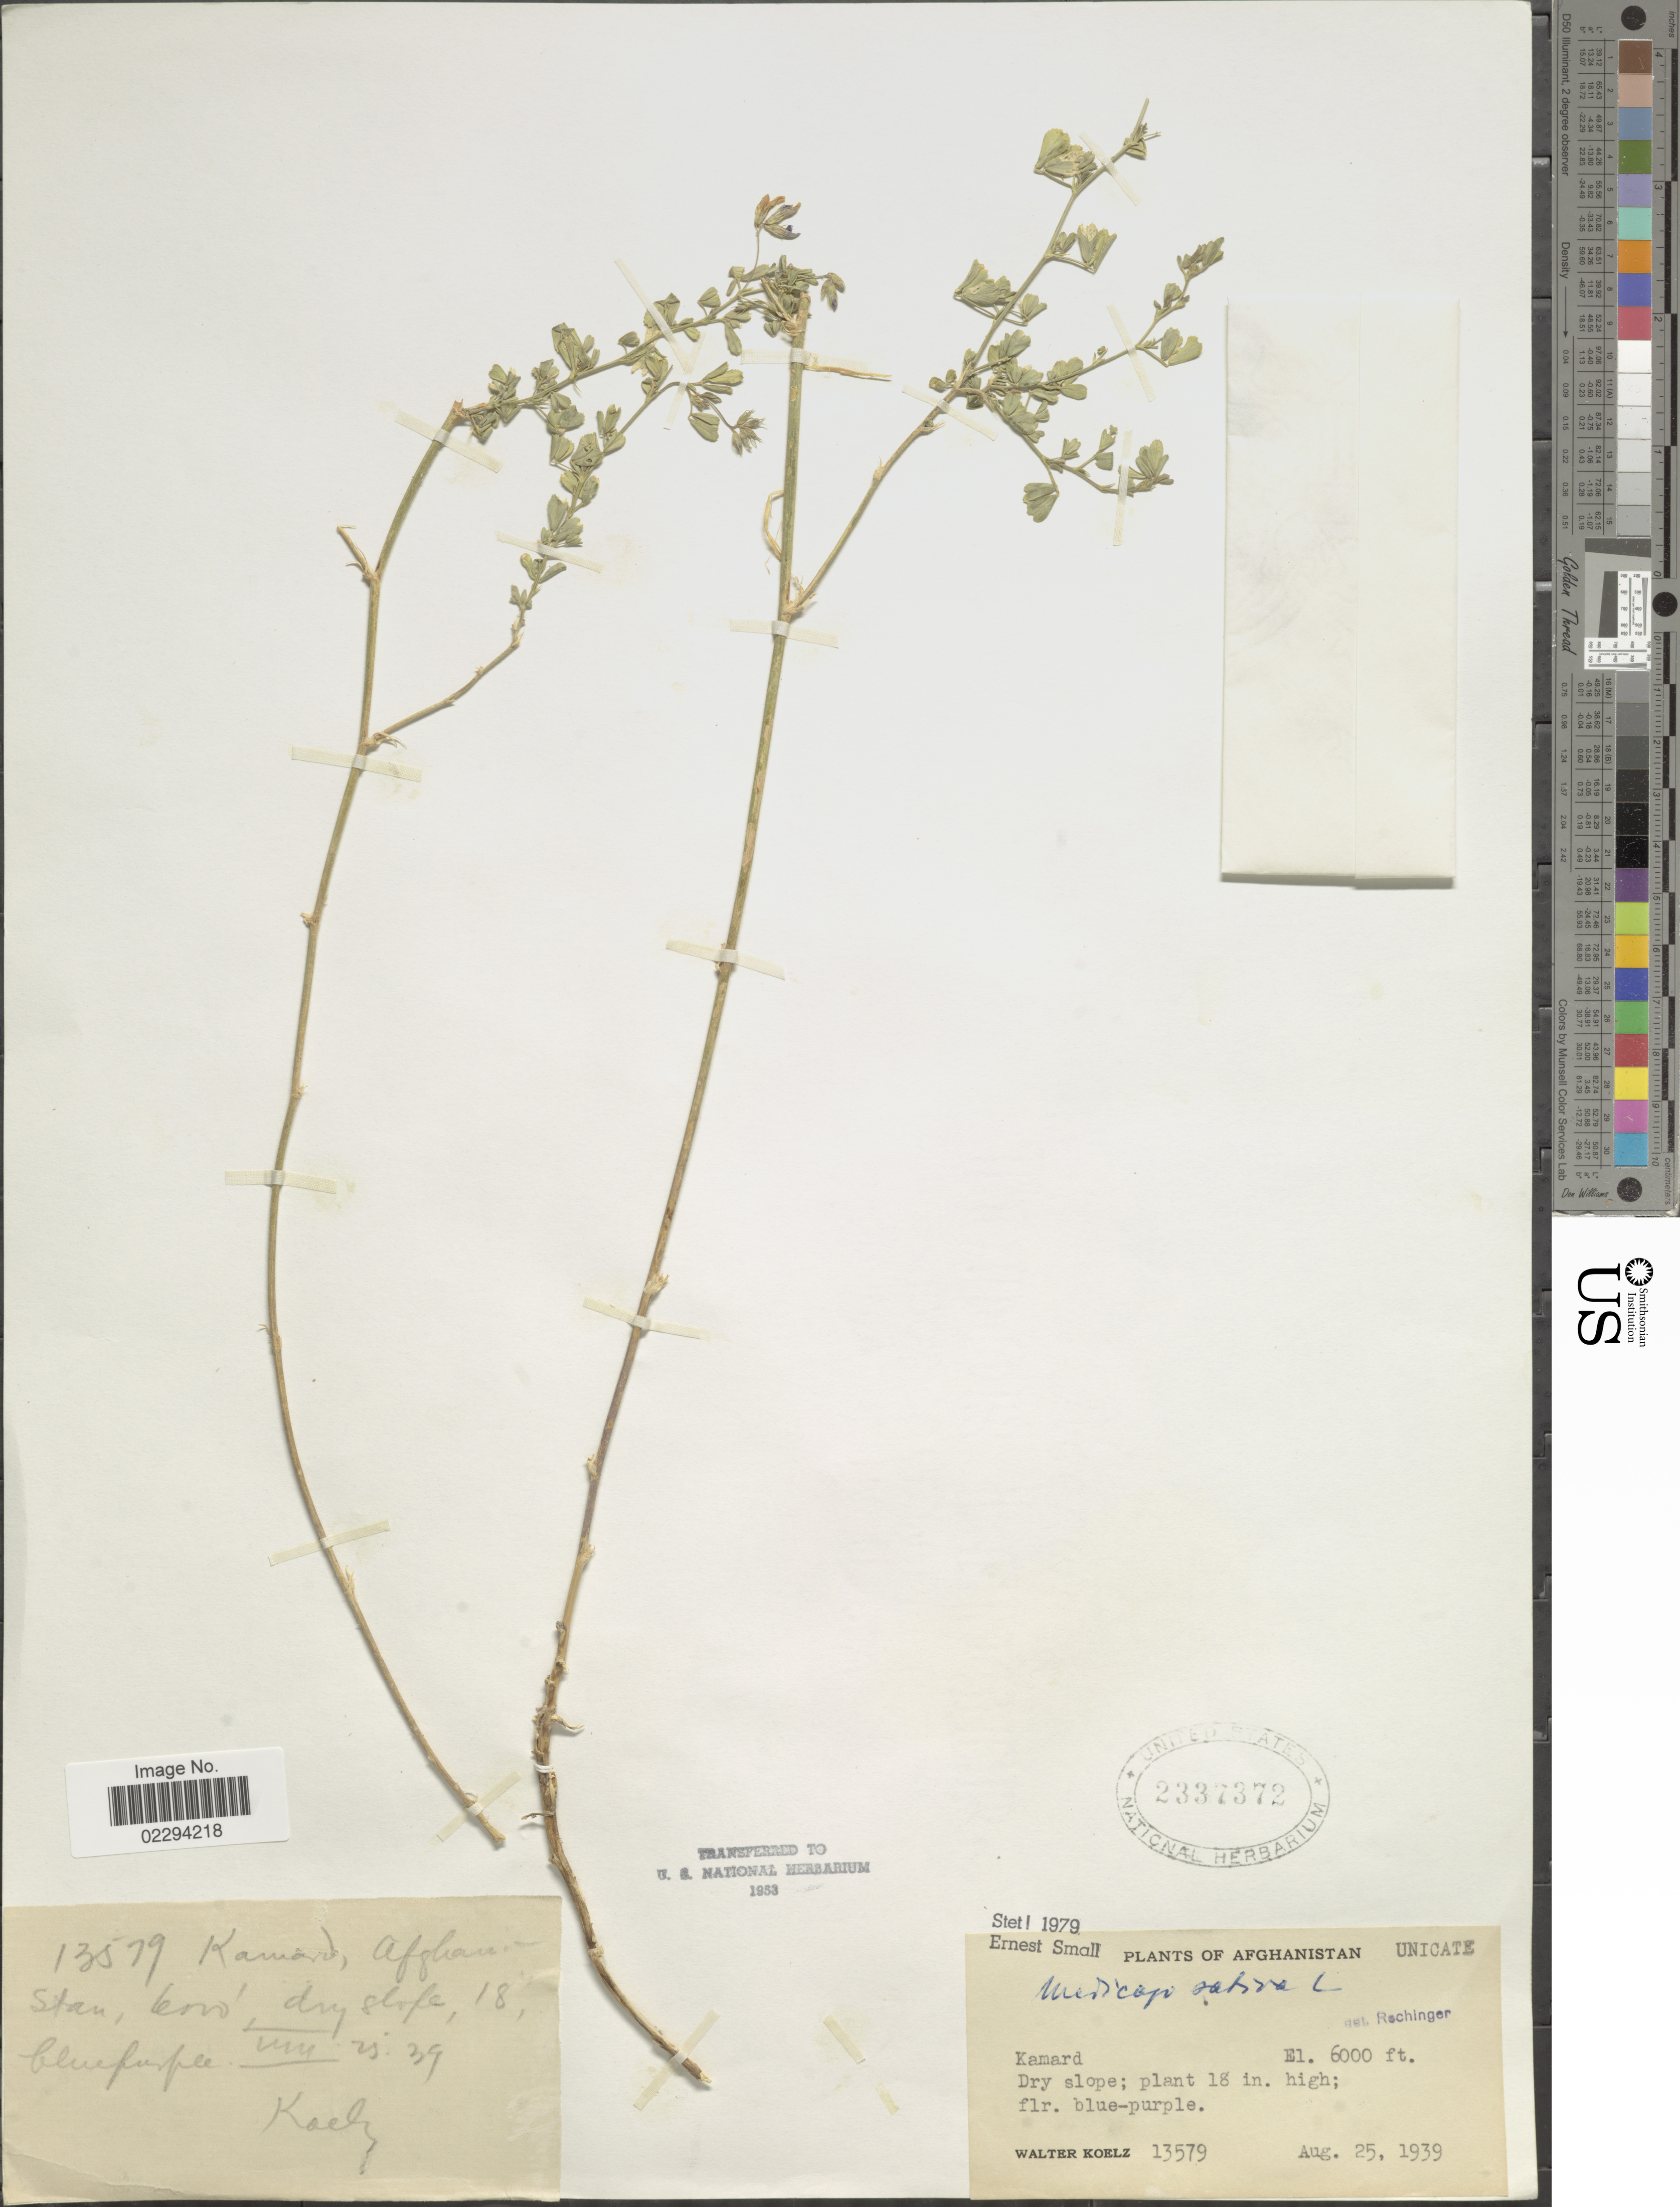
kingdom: Plantae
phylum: Tracheophyta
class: Magnoliopsida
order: Fabales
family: Fabaceae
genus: Medicago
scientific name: Medicago sativa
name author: L.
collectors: W. N. Koelz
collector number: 13579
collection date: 1939-08-25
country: Afghanistan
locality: Kamard, dry slope.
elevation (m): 1829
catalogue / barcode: US 2337372